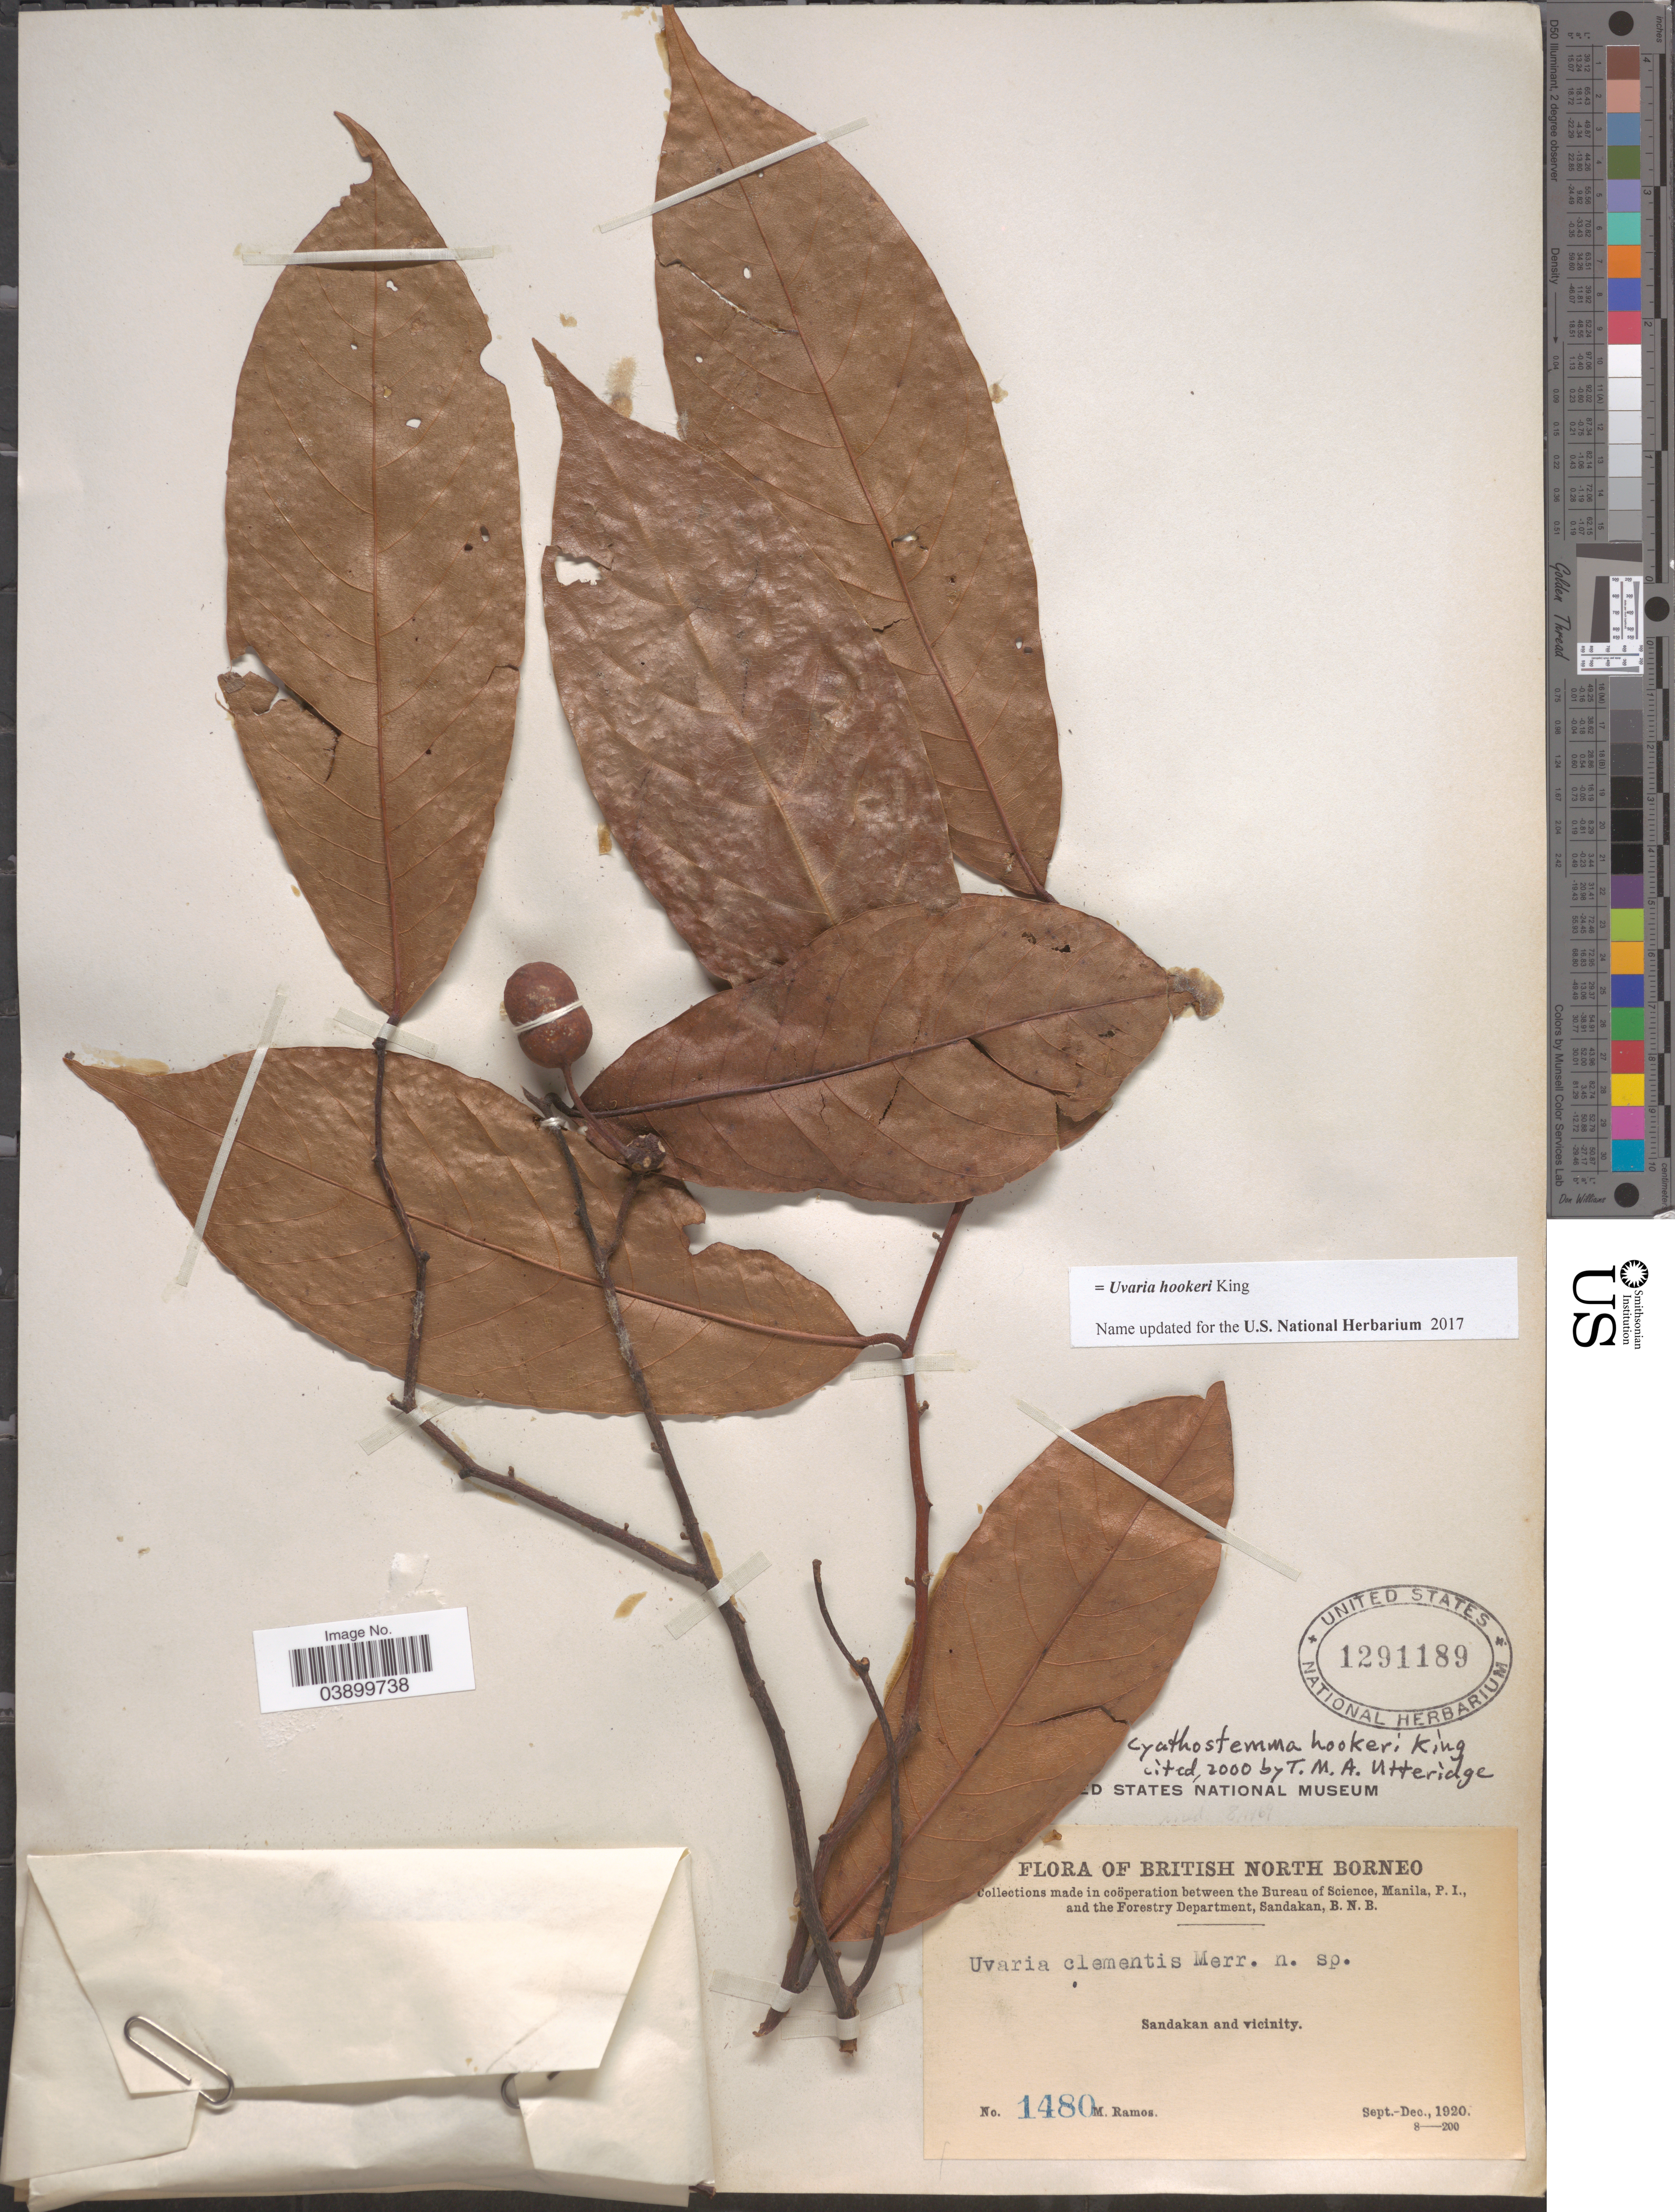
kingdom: Plantae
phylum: Tracheophyta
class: Magnoliopsida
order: Magnoliales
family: Annonaceae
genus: Uvaria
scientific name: Uvaria hookeri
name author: King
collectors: M. Ramos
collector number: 1480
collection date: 1920-09/1920-12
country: Malaysia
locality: British North Borneo. Sandakan and vicinity.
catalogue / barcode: US 1291189